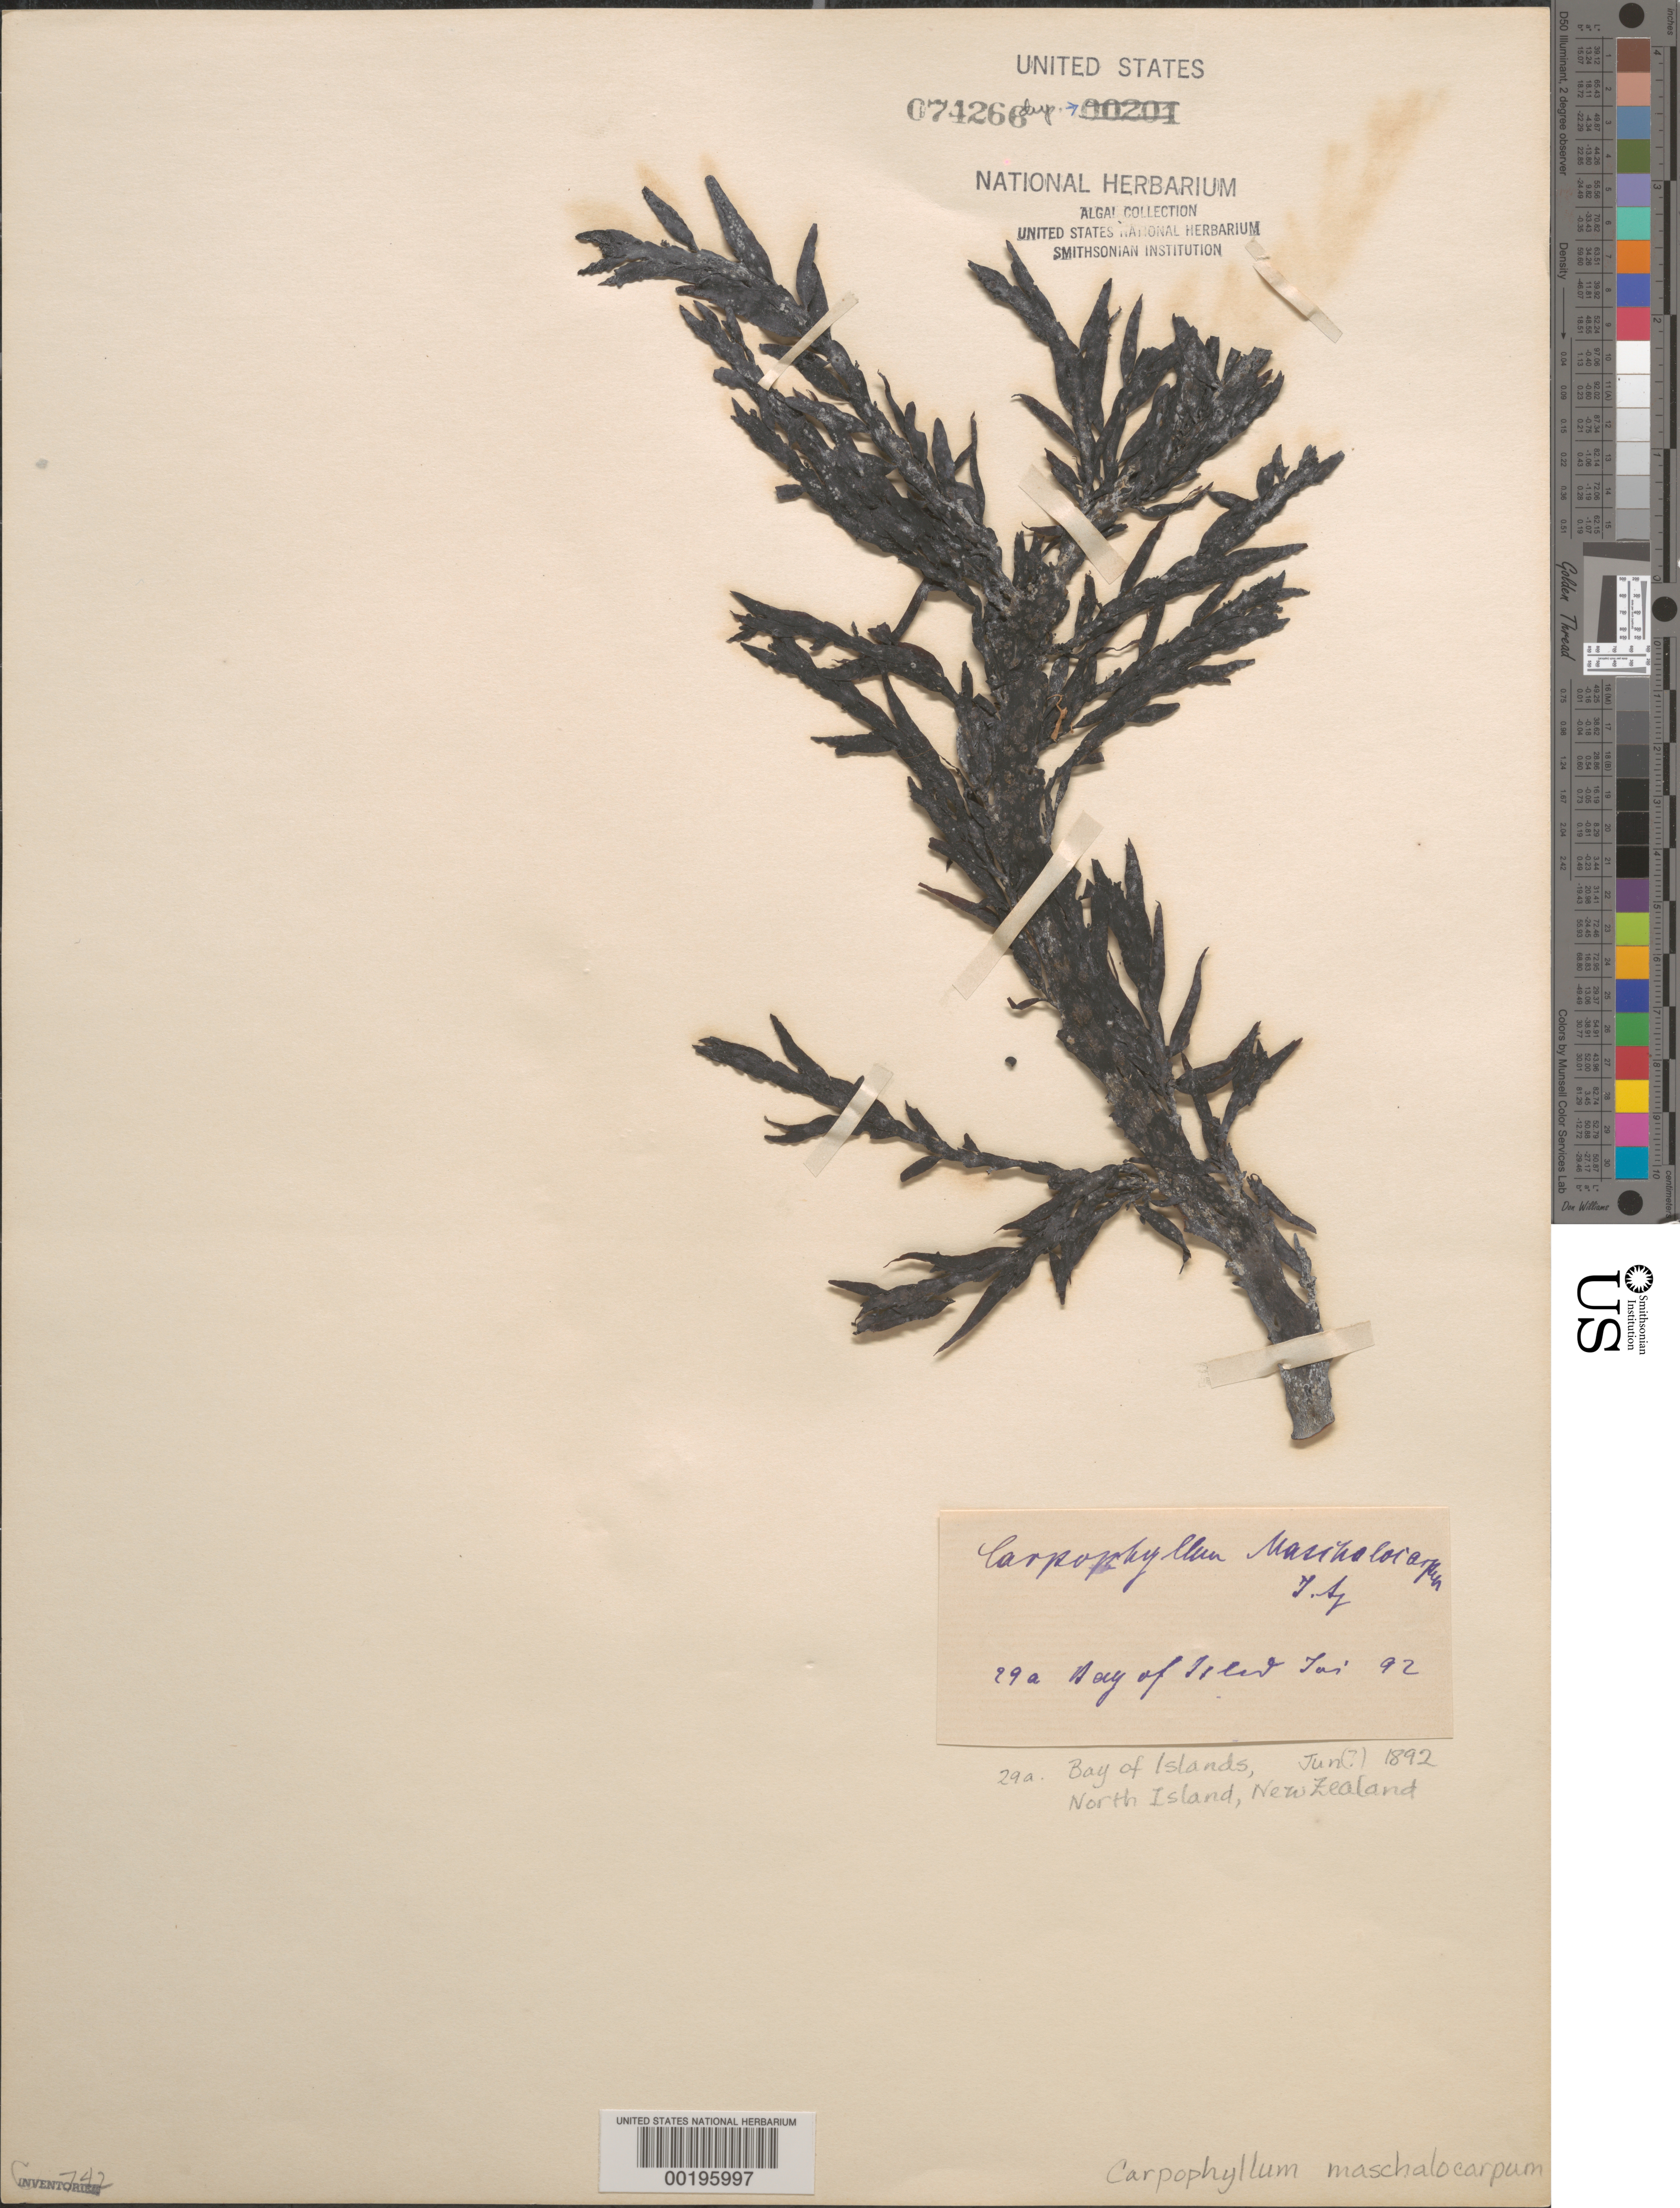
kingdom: Chromista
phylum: Ochrophyta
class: Phaeophyceae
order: Fucales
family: Sargassaceae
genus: Carpophyllum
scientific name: Carpophyllum maschalocarpum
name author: (Turner) Grev.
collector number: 29a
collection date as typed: Jun 1892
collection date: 1892-06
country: New Zealand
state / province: Northland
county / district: Far North District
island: North Island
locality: Bay of Islands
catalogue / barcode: US 74266